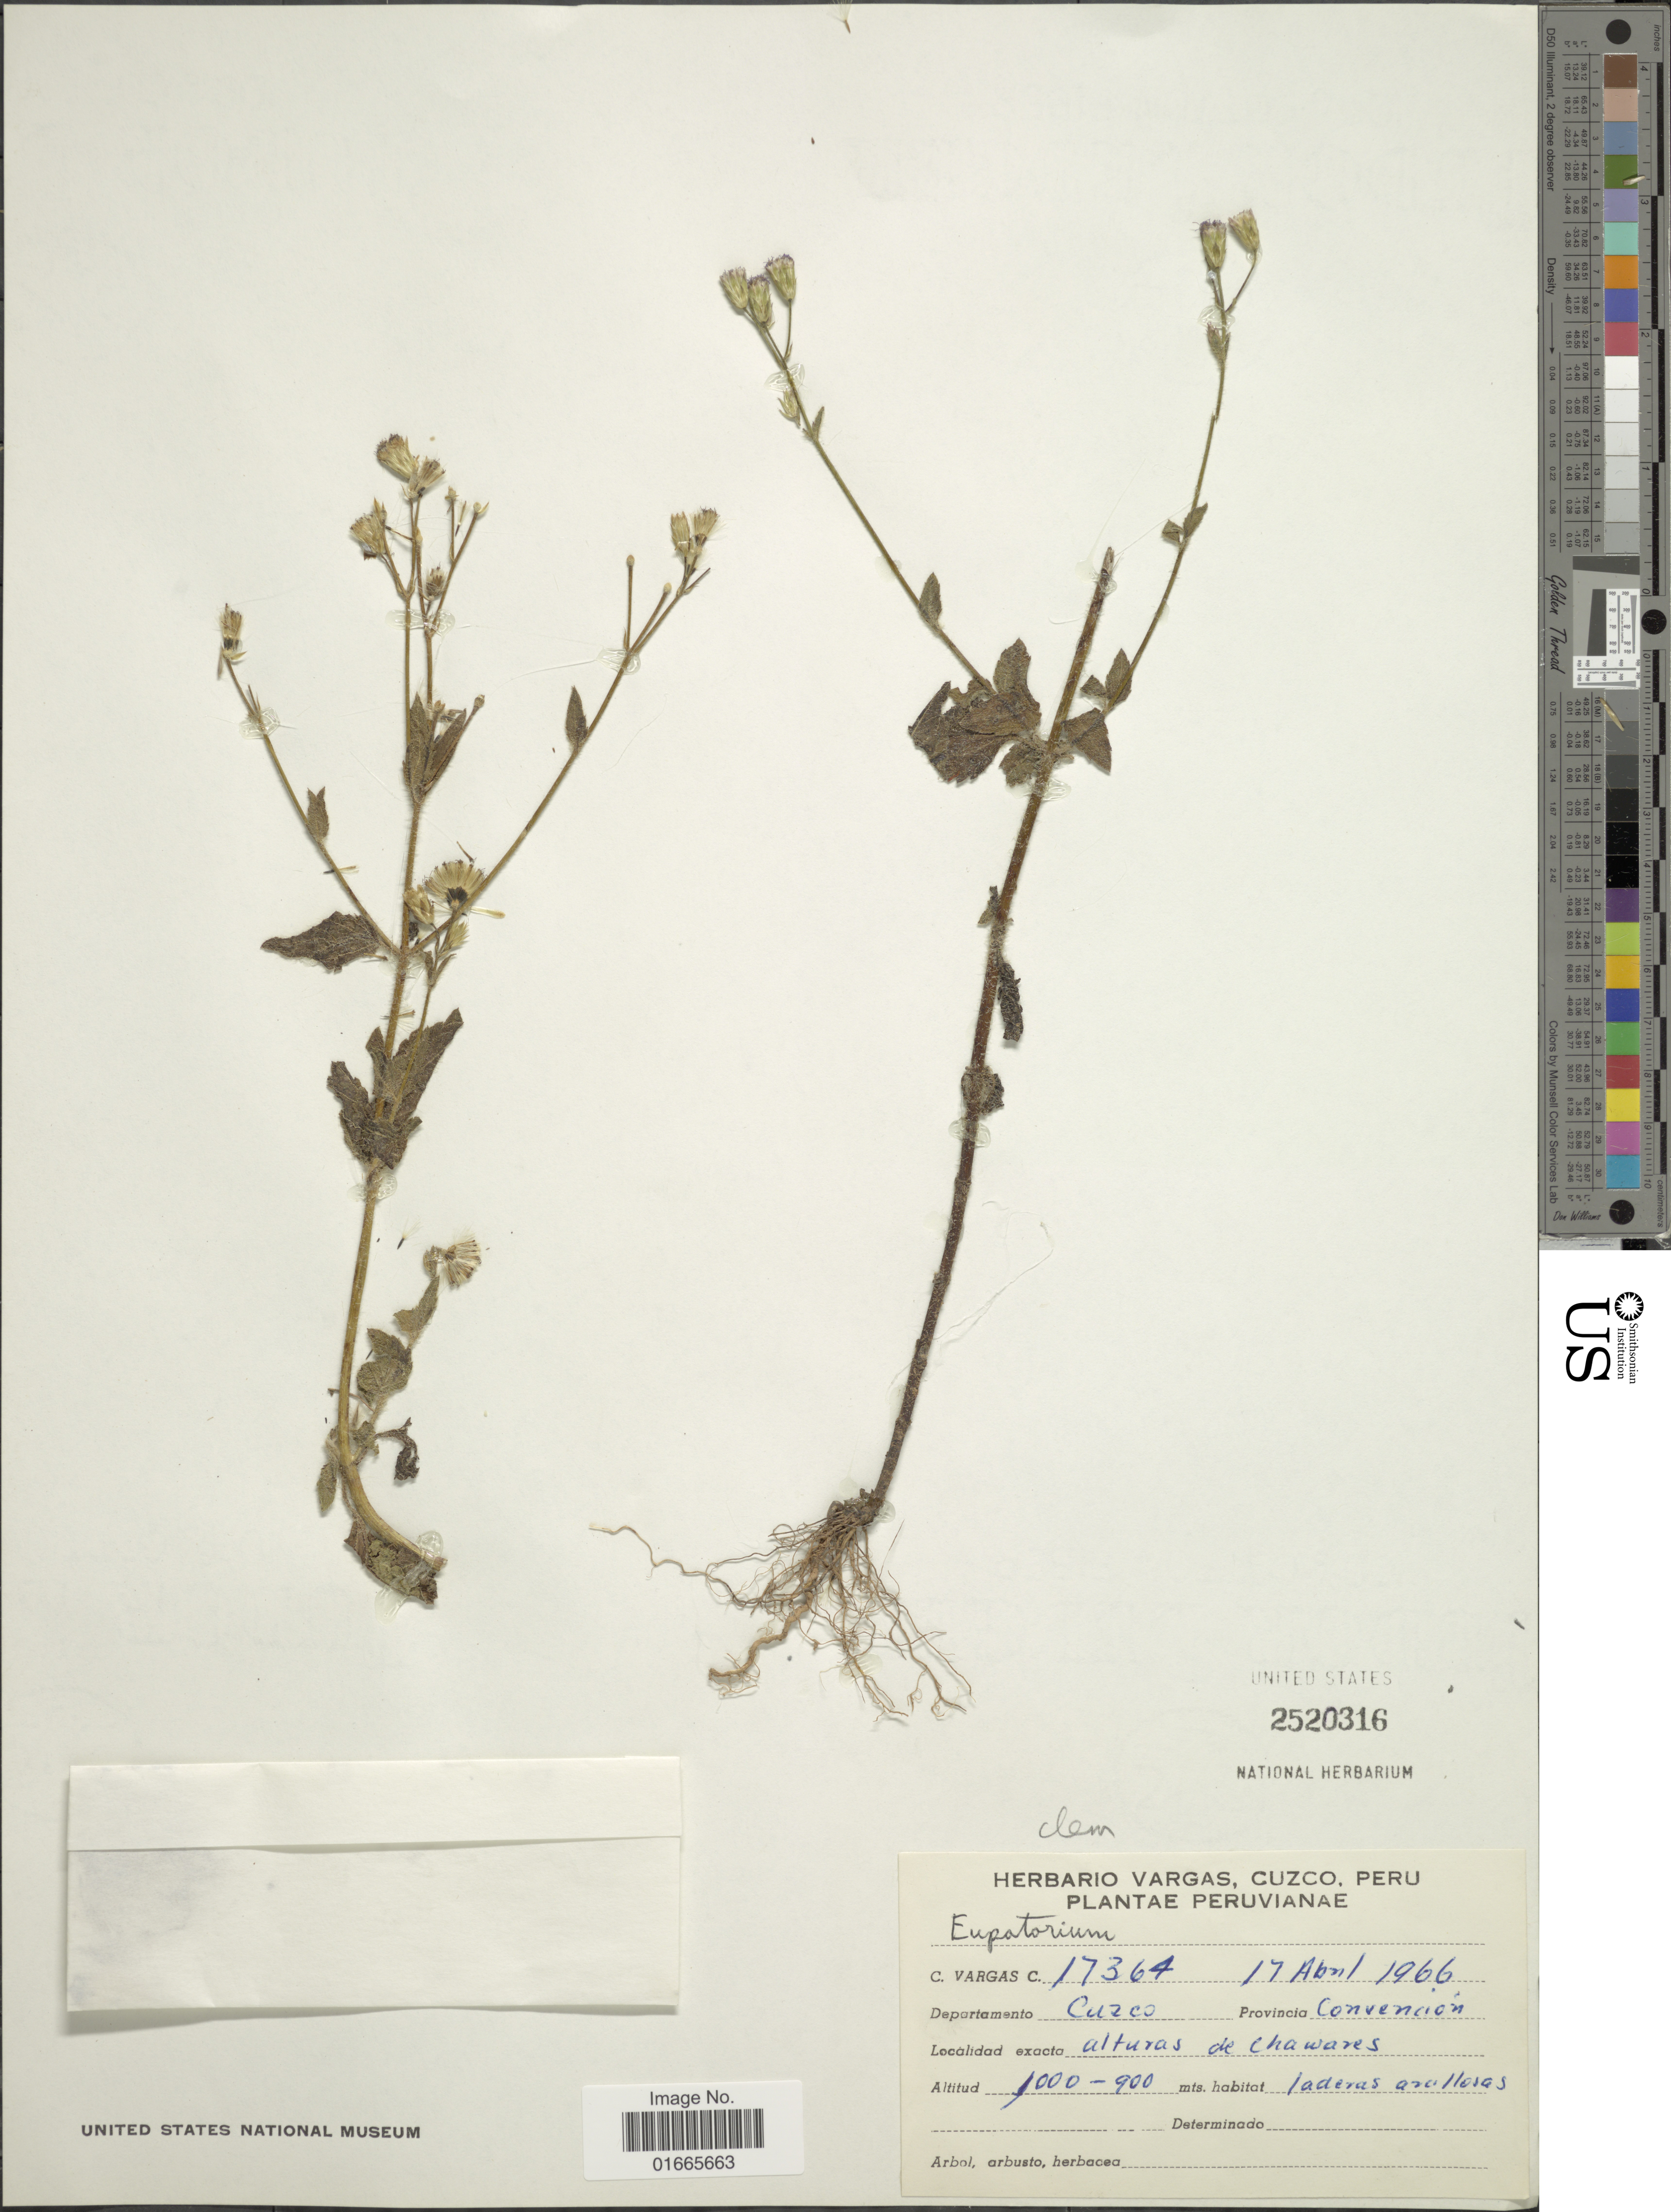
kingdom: Plantae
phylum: Tracheophyta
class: Magnoliopsida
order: Asterales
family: Asteraceae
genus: Praxelis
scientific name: Praxelis sp.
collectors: C. Vargas Calderón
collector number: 17364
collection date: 1966-04-17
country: Peru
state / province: Cusco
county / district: La Convención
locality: alturas de Chahuares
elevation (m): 900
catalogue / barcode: US 2520316